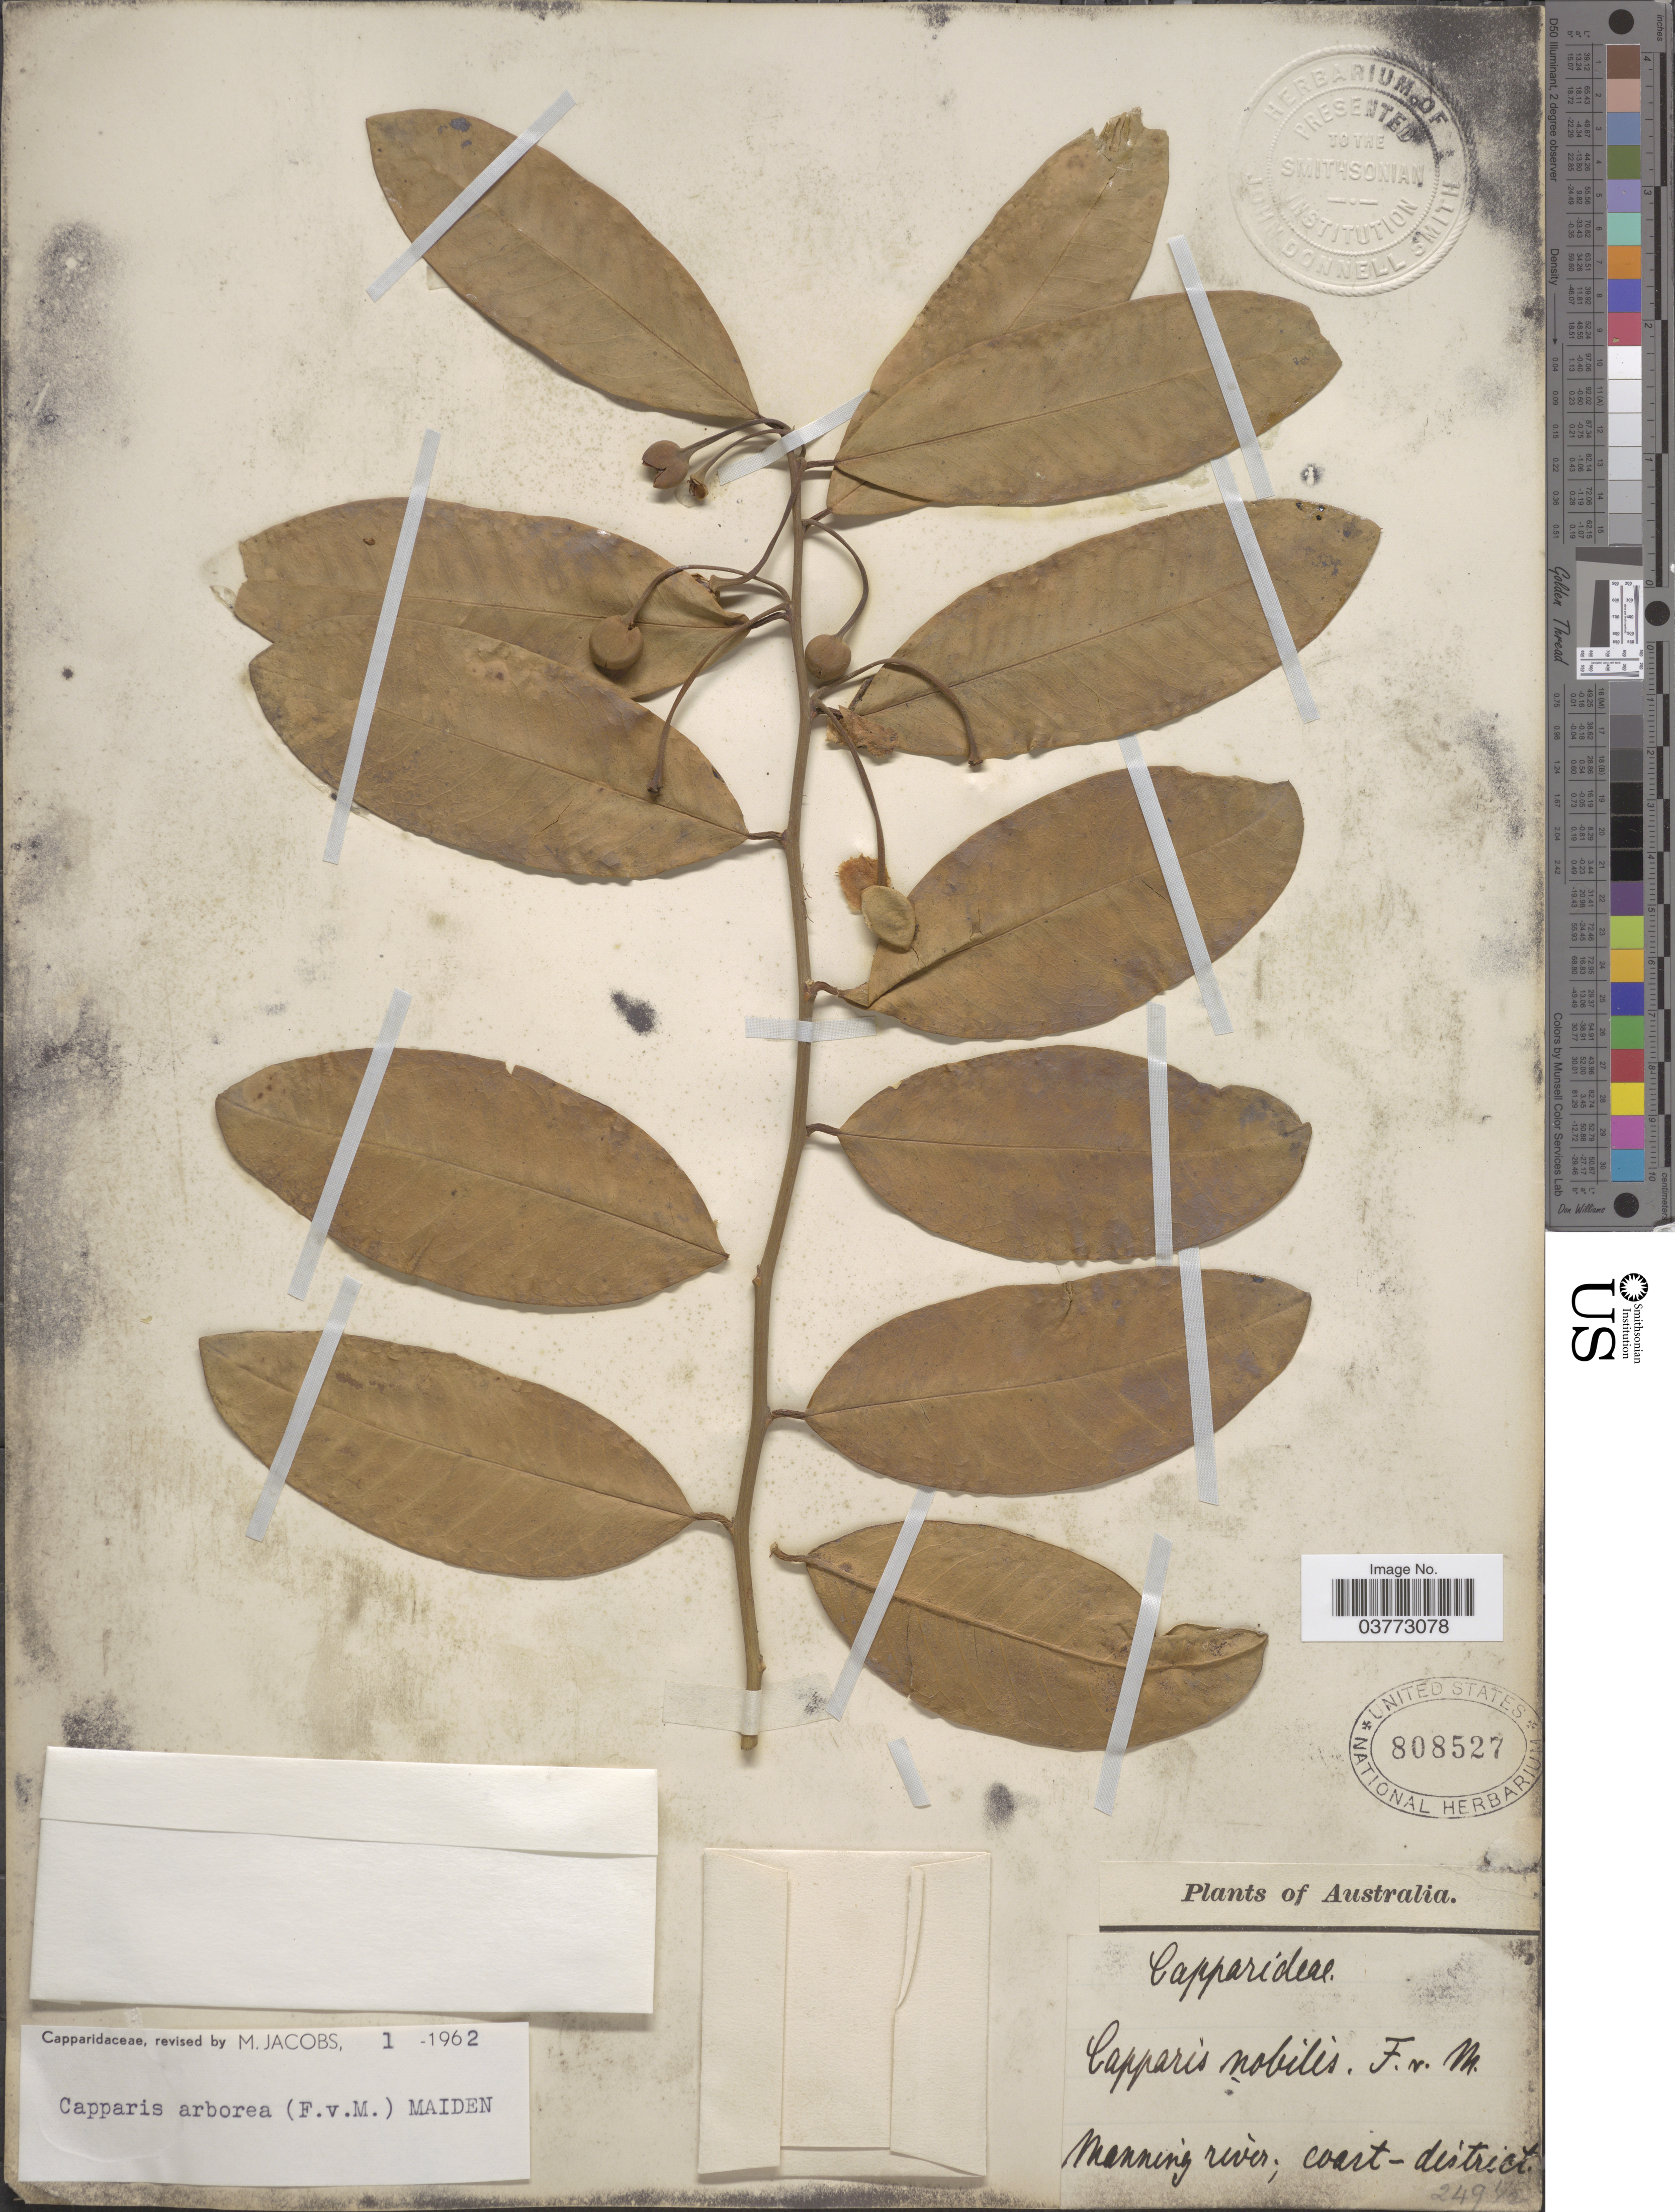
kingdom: Plantae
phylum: Tracheophyta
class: Magnoliopsida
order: Brassicales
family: Capparaceae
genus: Capparis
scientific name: Capparis arborea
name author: Maiden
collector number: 249½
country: Australia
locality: Manning river; coast-district.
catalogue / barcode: US 808527